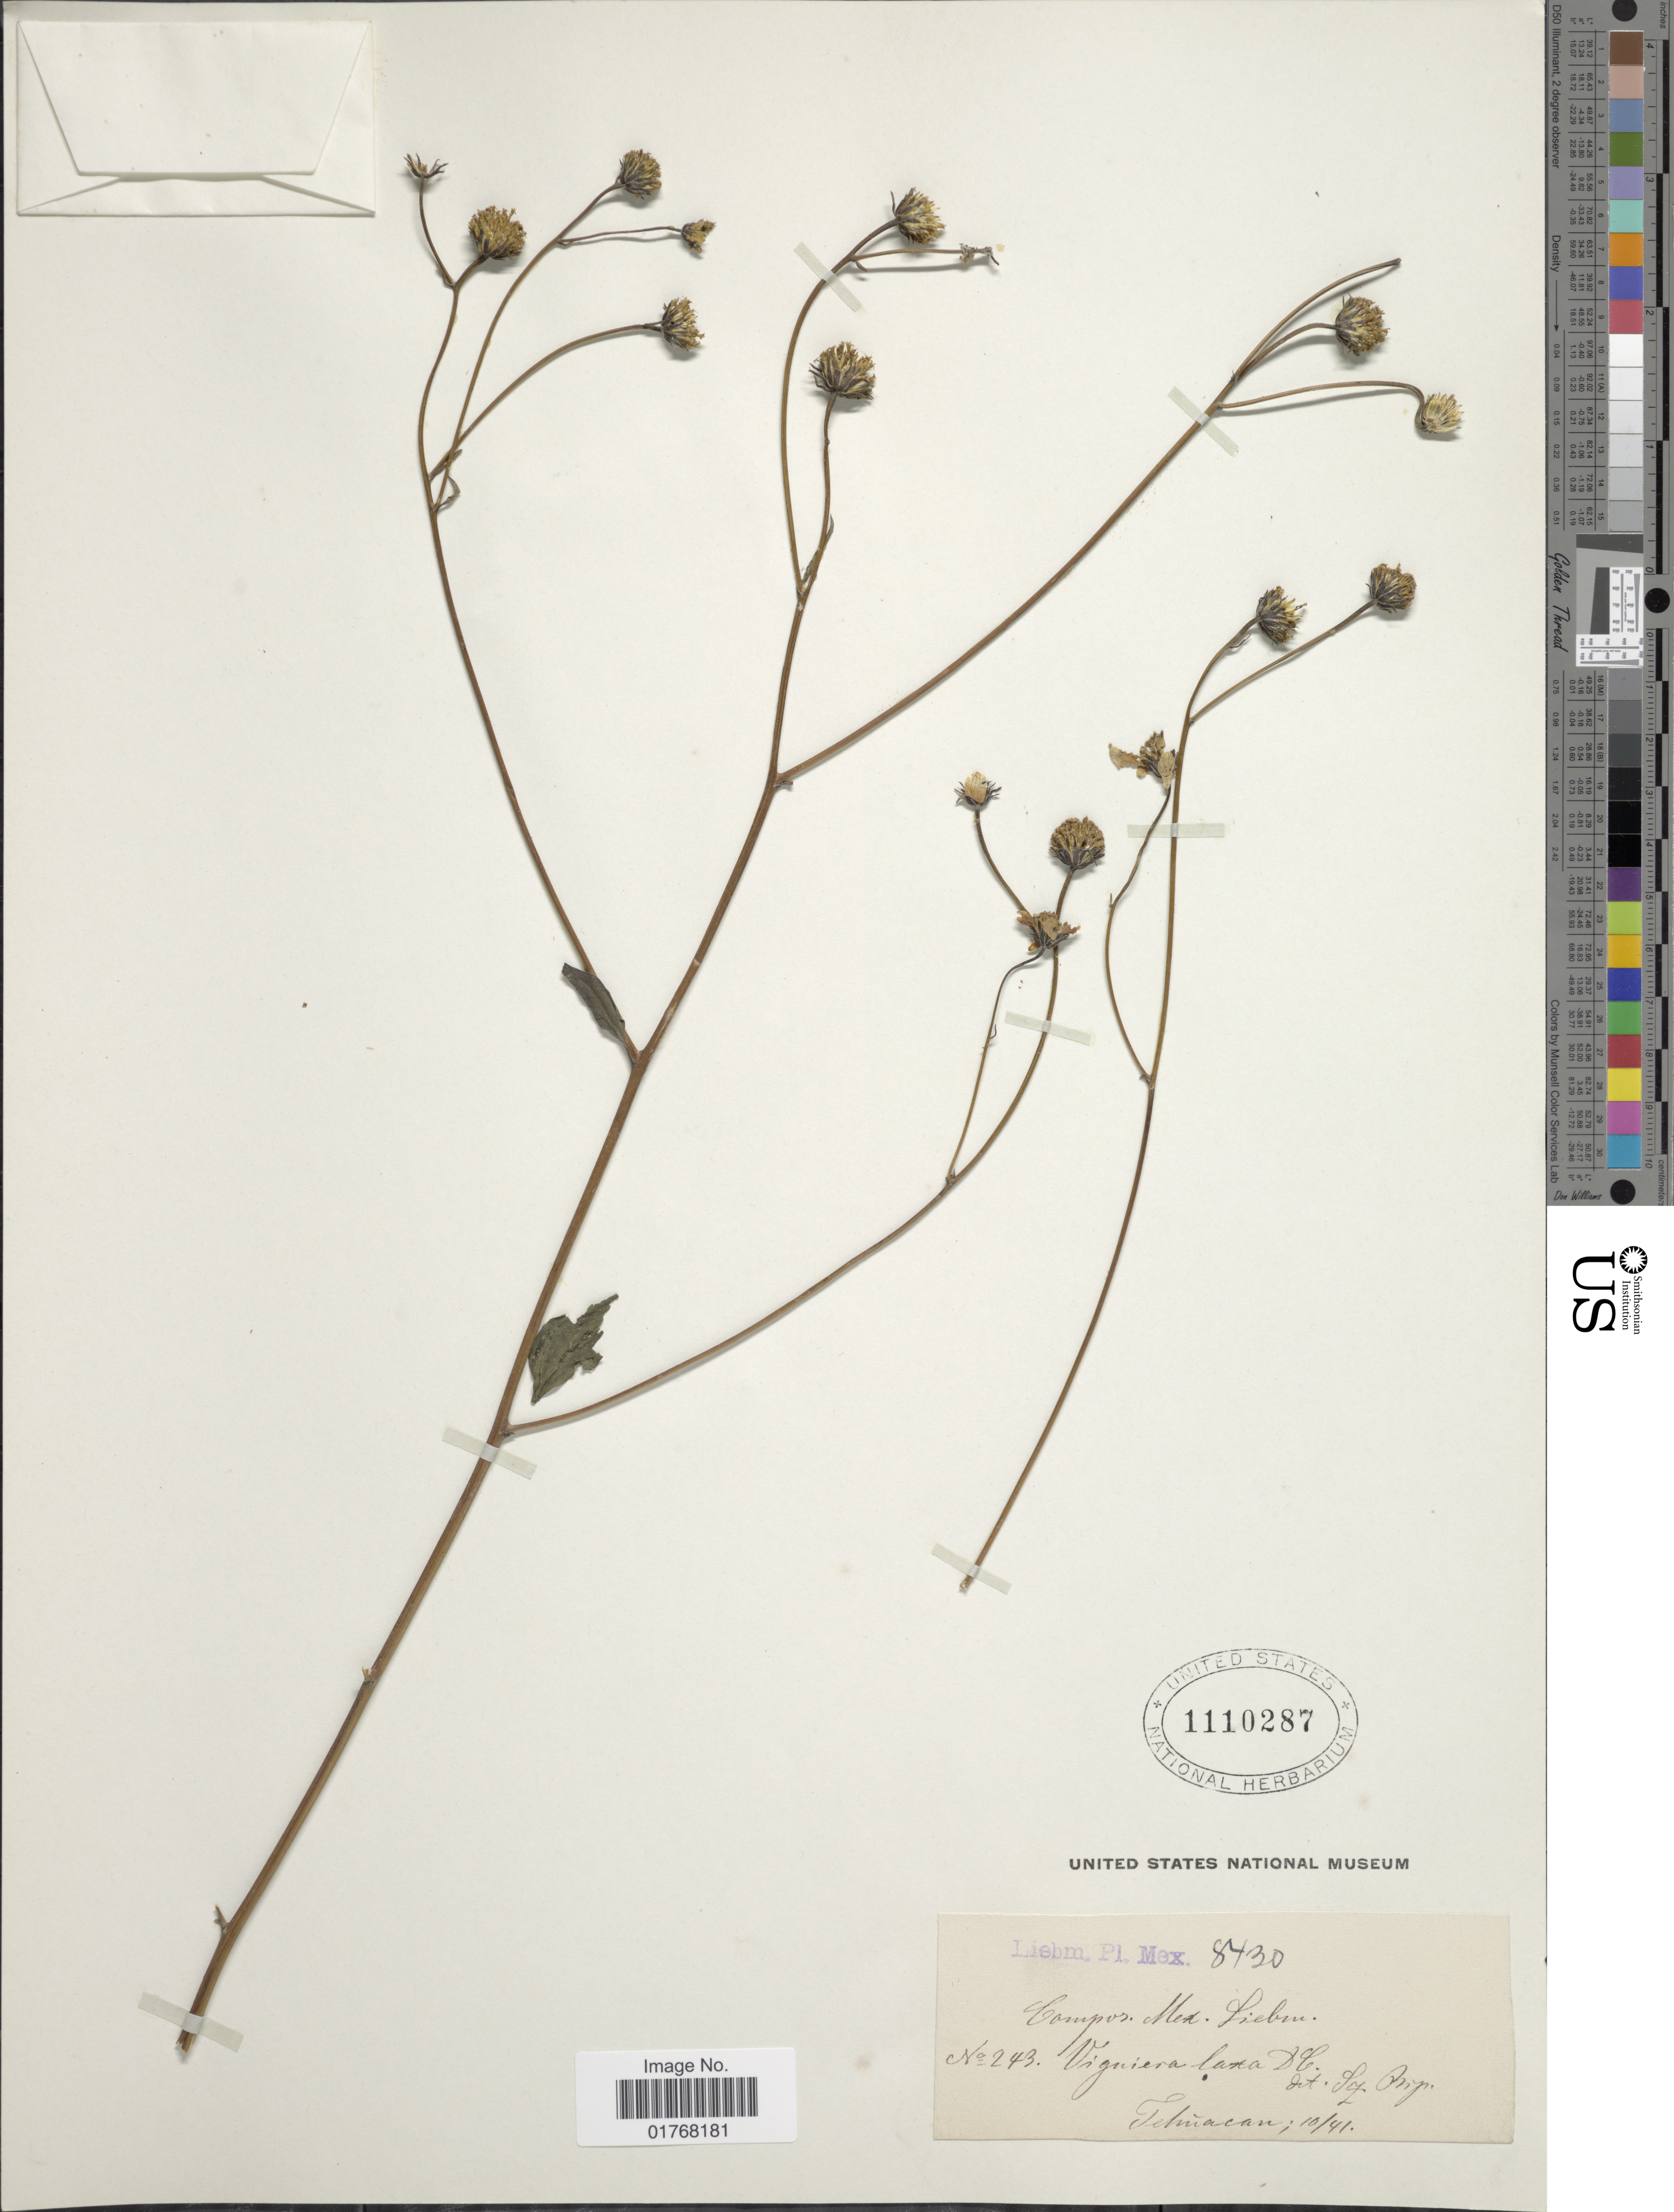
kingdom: Plantae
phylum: Tracheophyta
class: Magnoliopsida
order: Asterales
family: Asteraceae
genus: Viguiera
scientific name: Viguiera laxa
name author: DC.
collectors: Liebmann, --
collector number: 243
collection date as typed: Transcribed d/m/y: /10/41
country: Mexico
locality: Tehuacan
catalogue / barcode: US 1110287